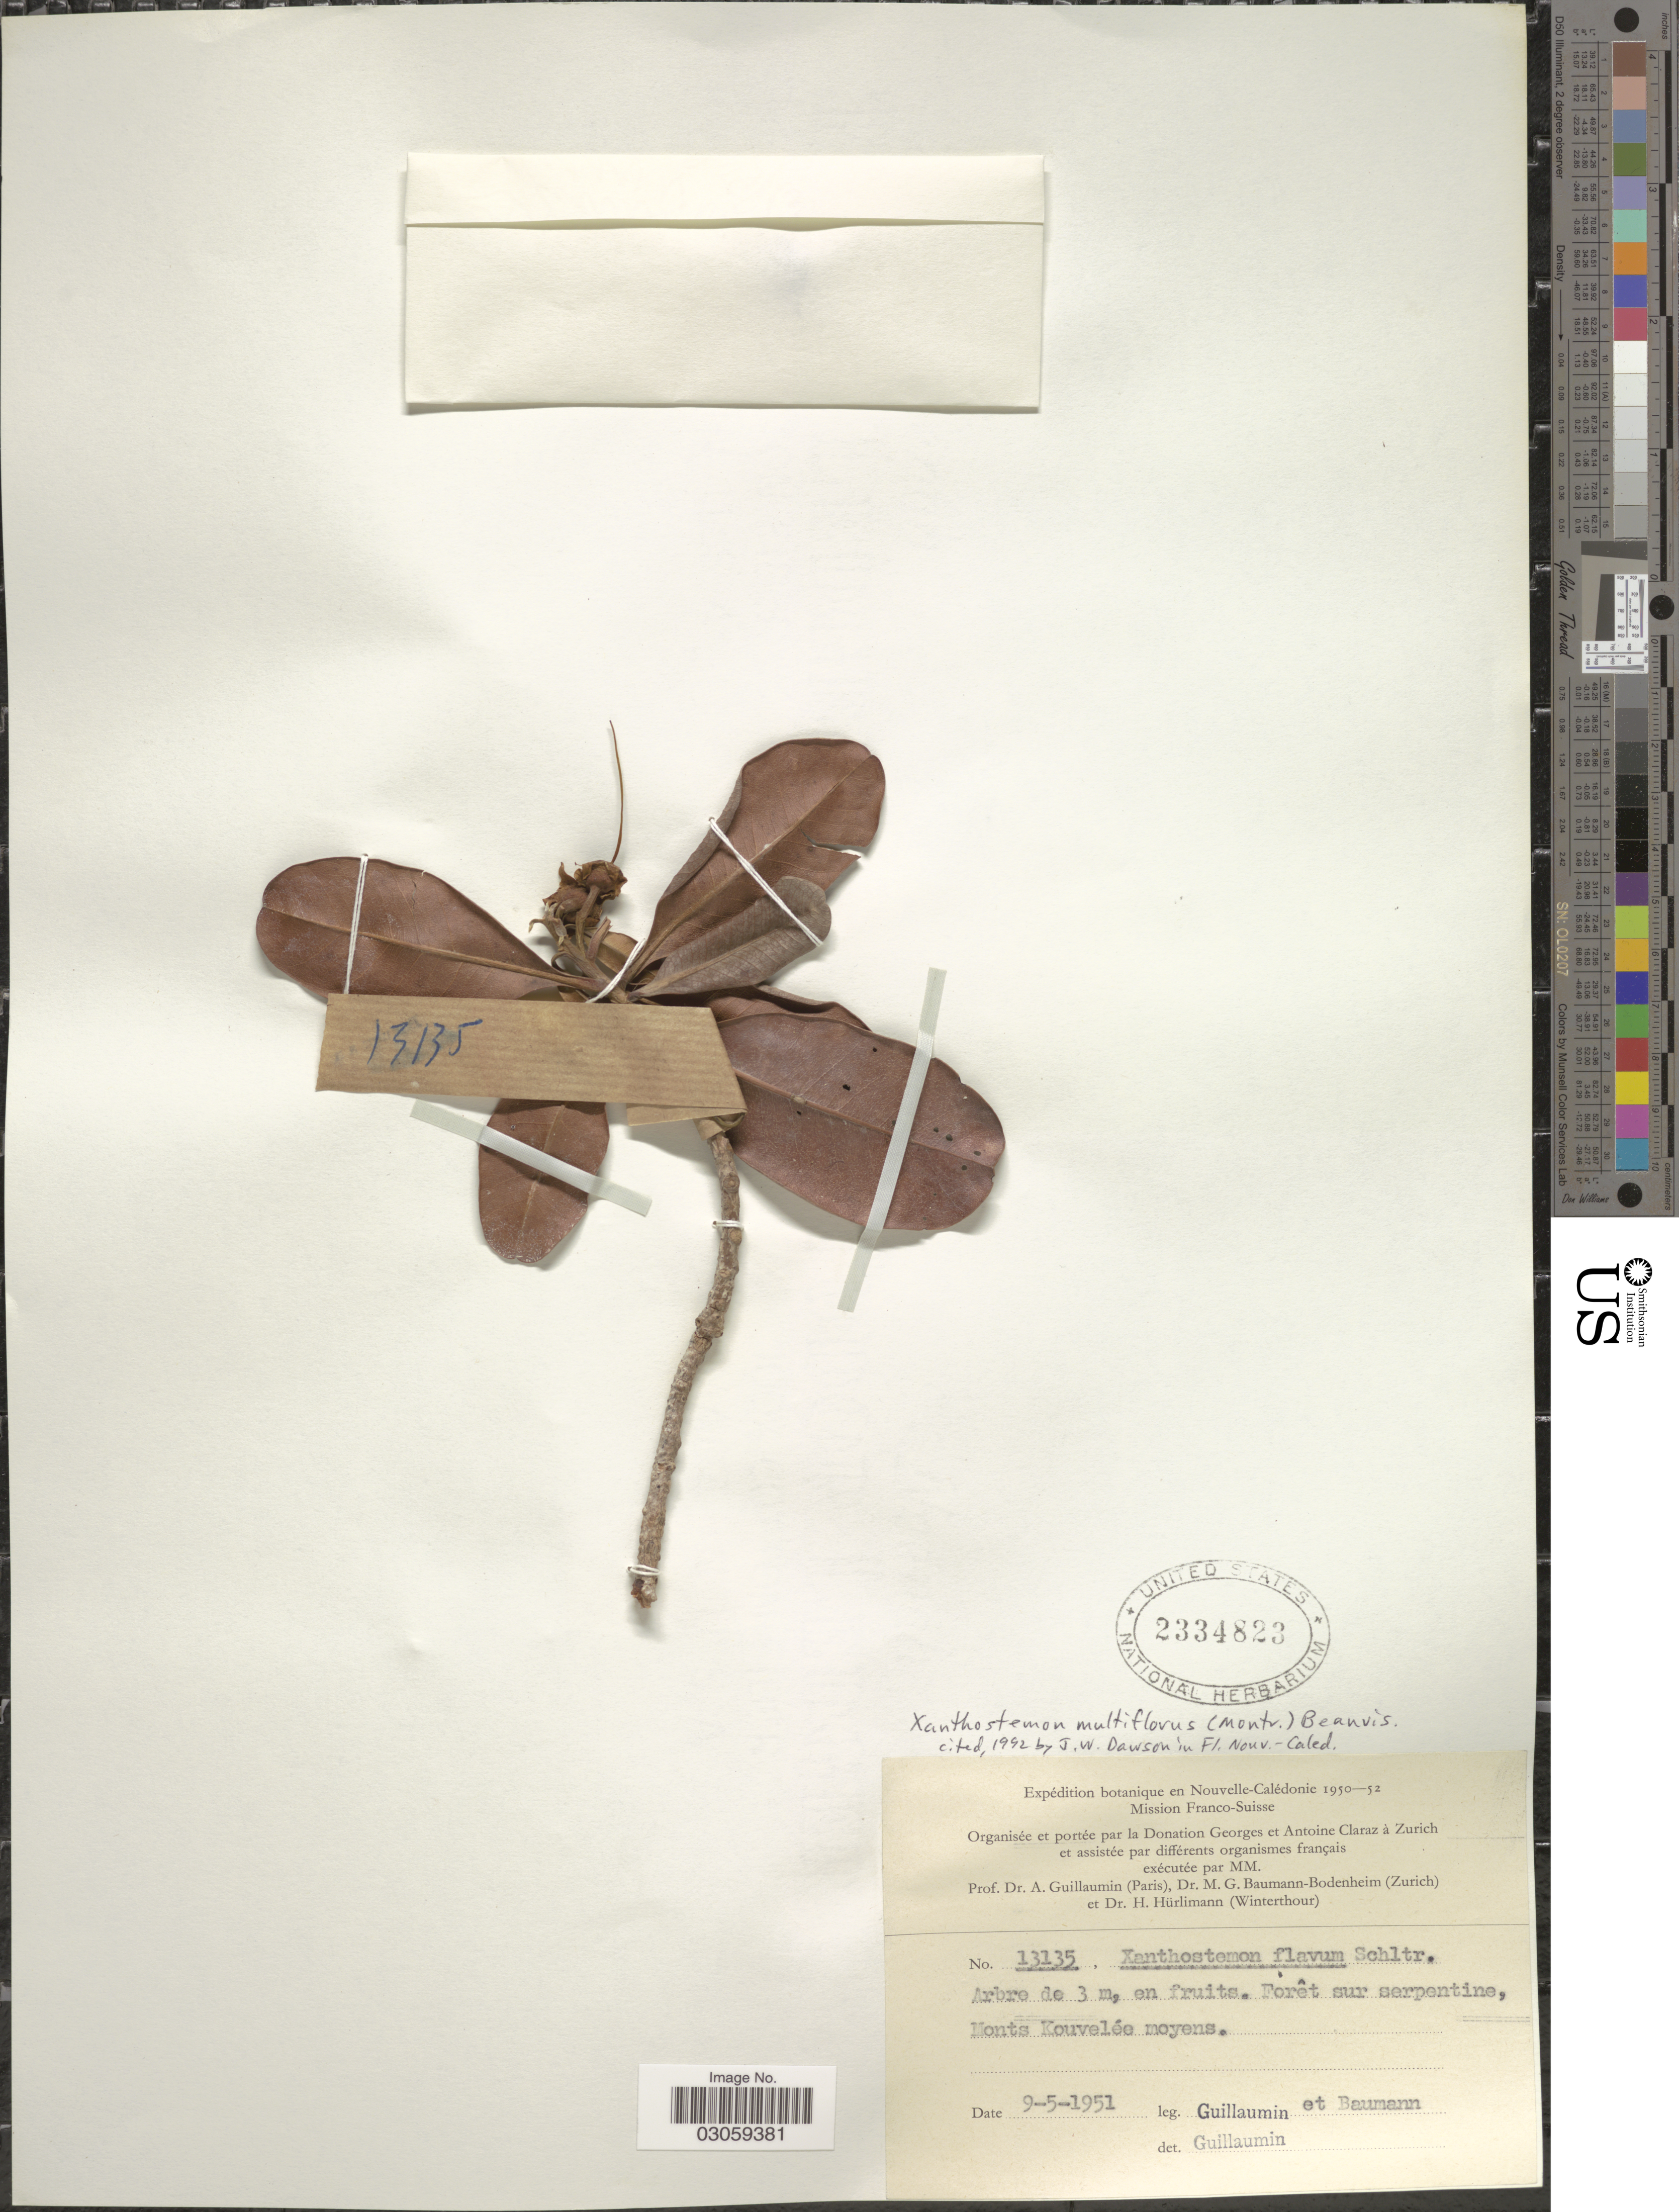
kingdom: Plantae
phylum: Tracheophyta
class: Magnoliopsida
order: Myrtales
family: Myrtaceae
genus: Xanthostemon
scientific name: Xanthostemon multiflorus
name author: (Montrouz.) Beauvis.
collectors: A. Guillaumin & M. G. Baumann-Bodenheim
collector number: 13135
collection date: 1951-05-09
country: New Caledonia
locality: En Nouvelle-Calédonie. Forêt sur serpentine, Monts Kouvelée moyens.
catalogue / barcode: US 2334823